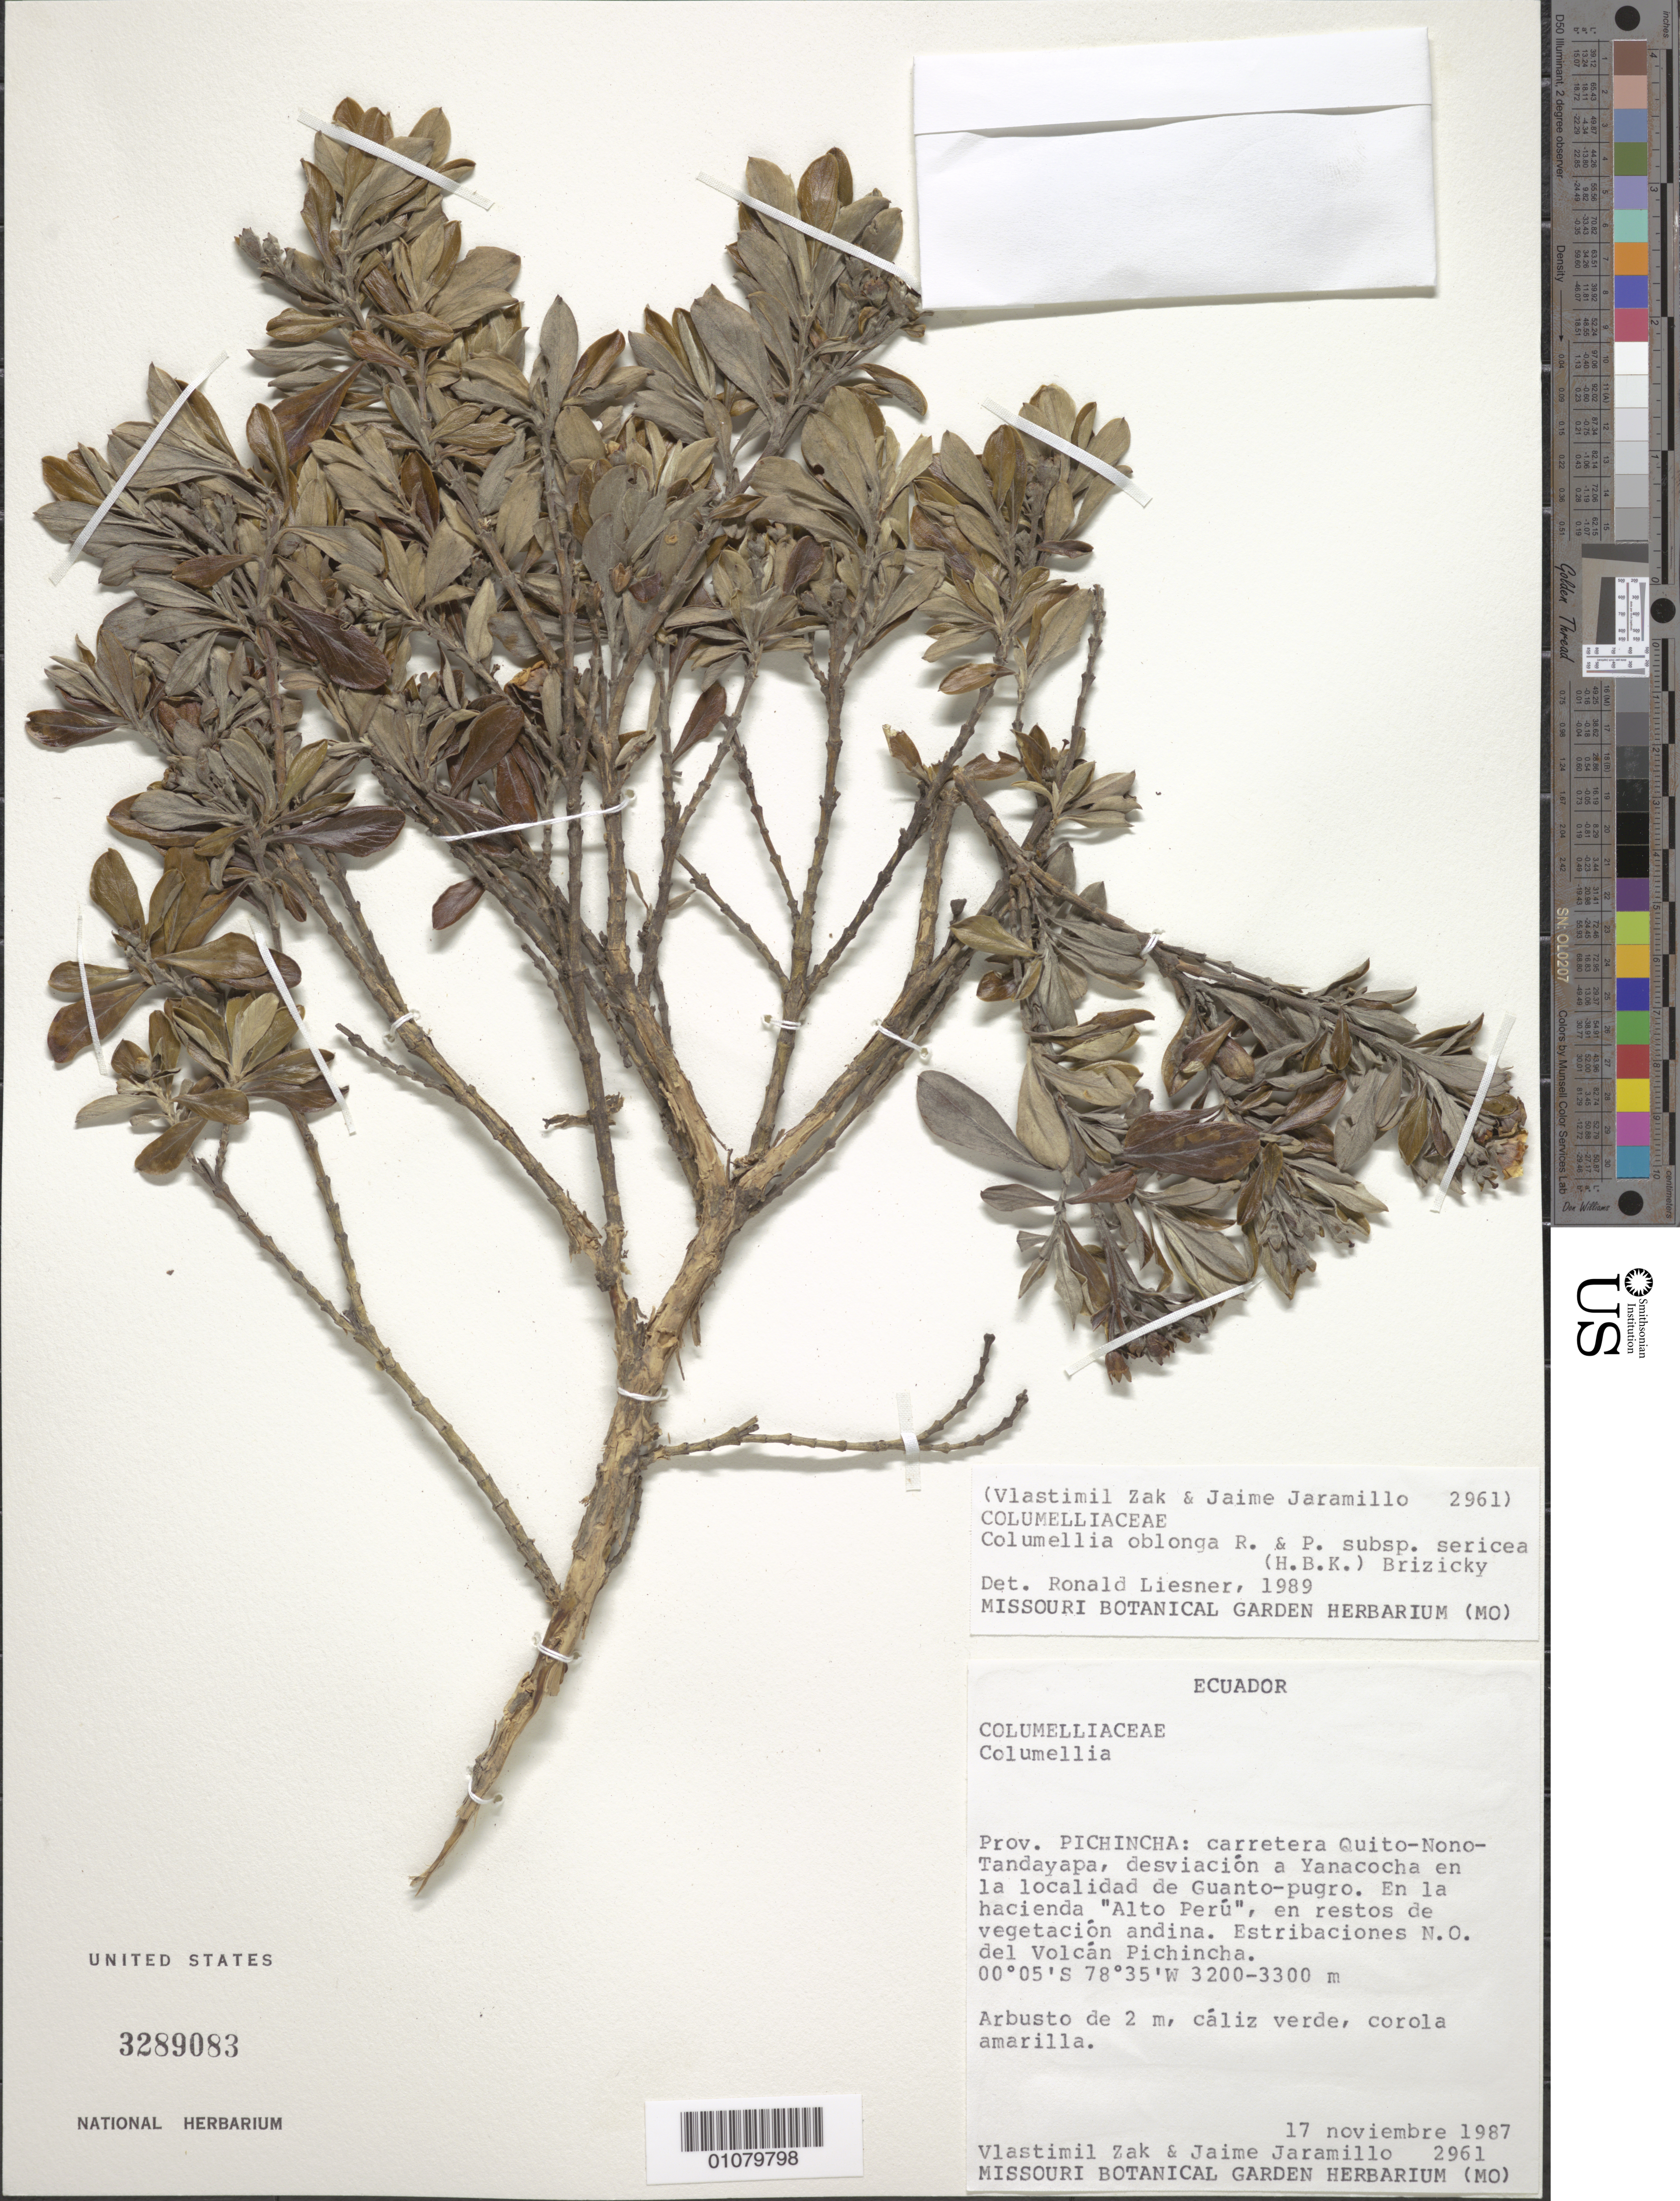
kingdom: Plantae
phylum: Tracheophyta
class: Magnoliopsida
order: Bruniales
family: Columelliaceae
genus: Columellia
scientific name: Columellia oblonga subsp. sericea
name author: (Kunth) Brizicky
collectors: V. Zak & J. L. Jaramillo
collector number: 2961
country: Ecuador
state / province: Pichincha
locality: Quito-Nono-Tandayapa, desviaciaon a Yanacocha en la localidad de "Guanto-pugro.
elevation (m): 3200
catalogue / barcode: US 3289083